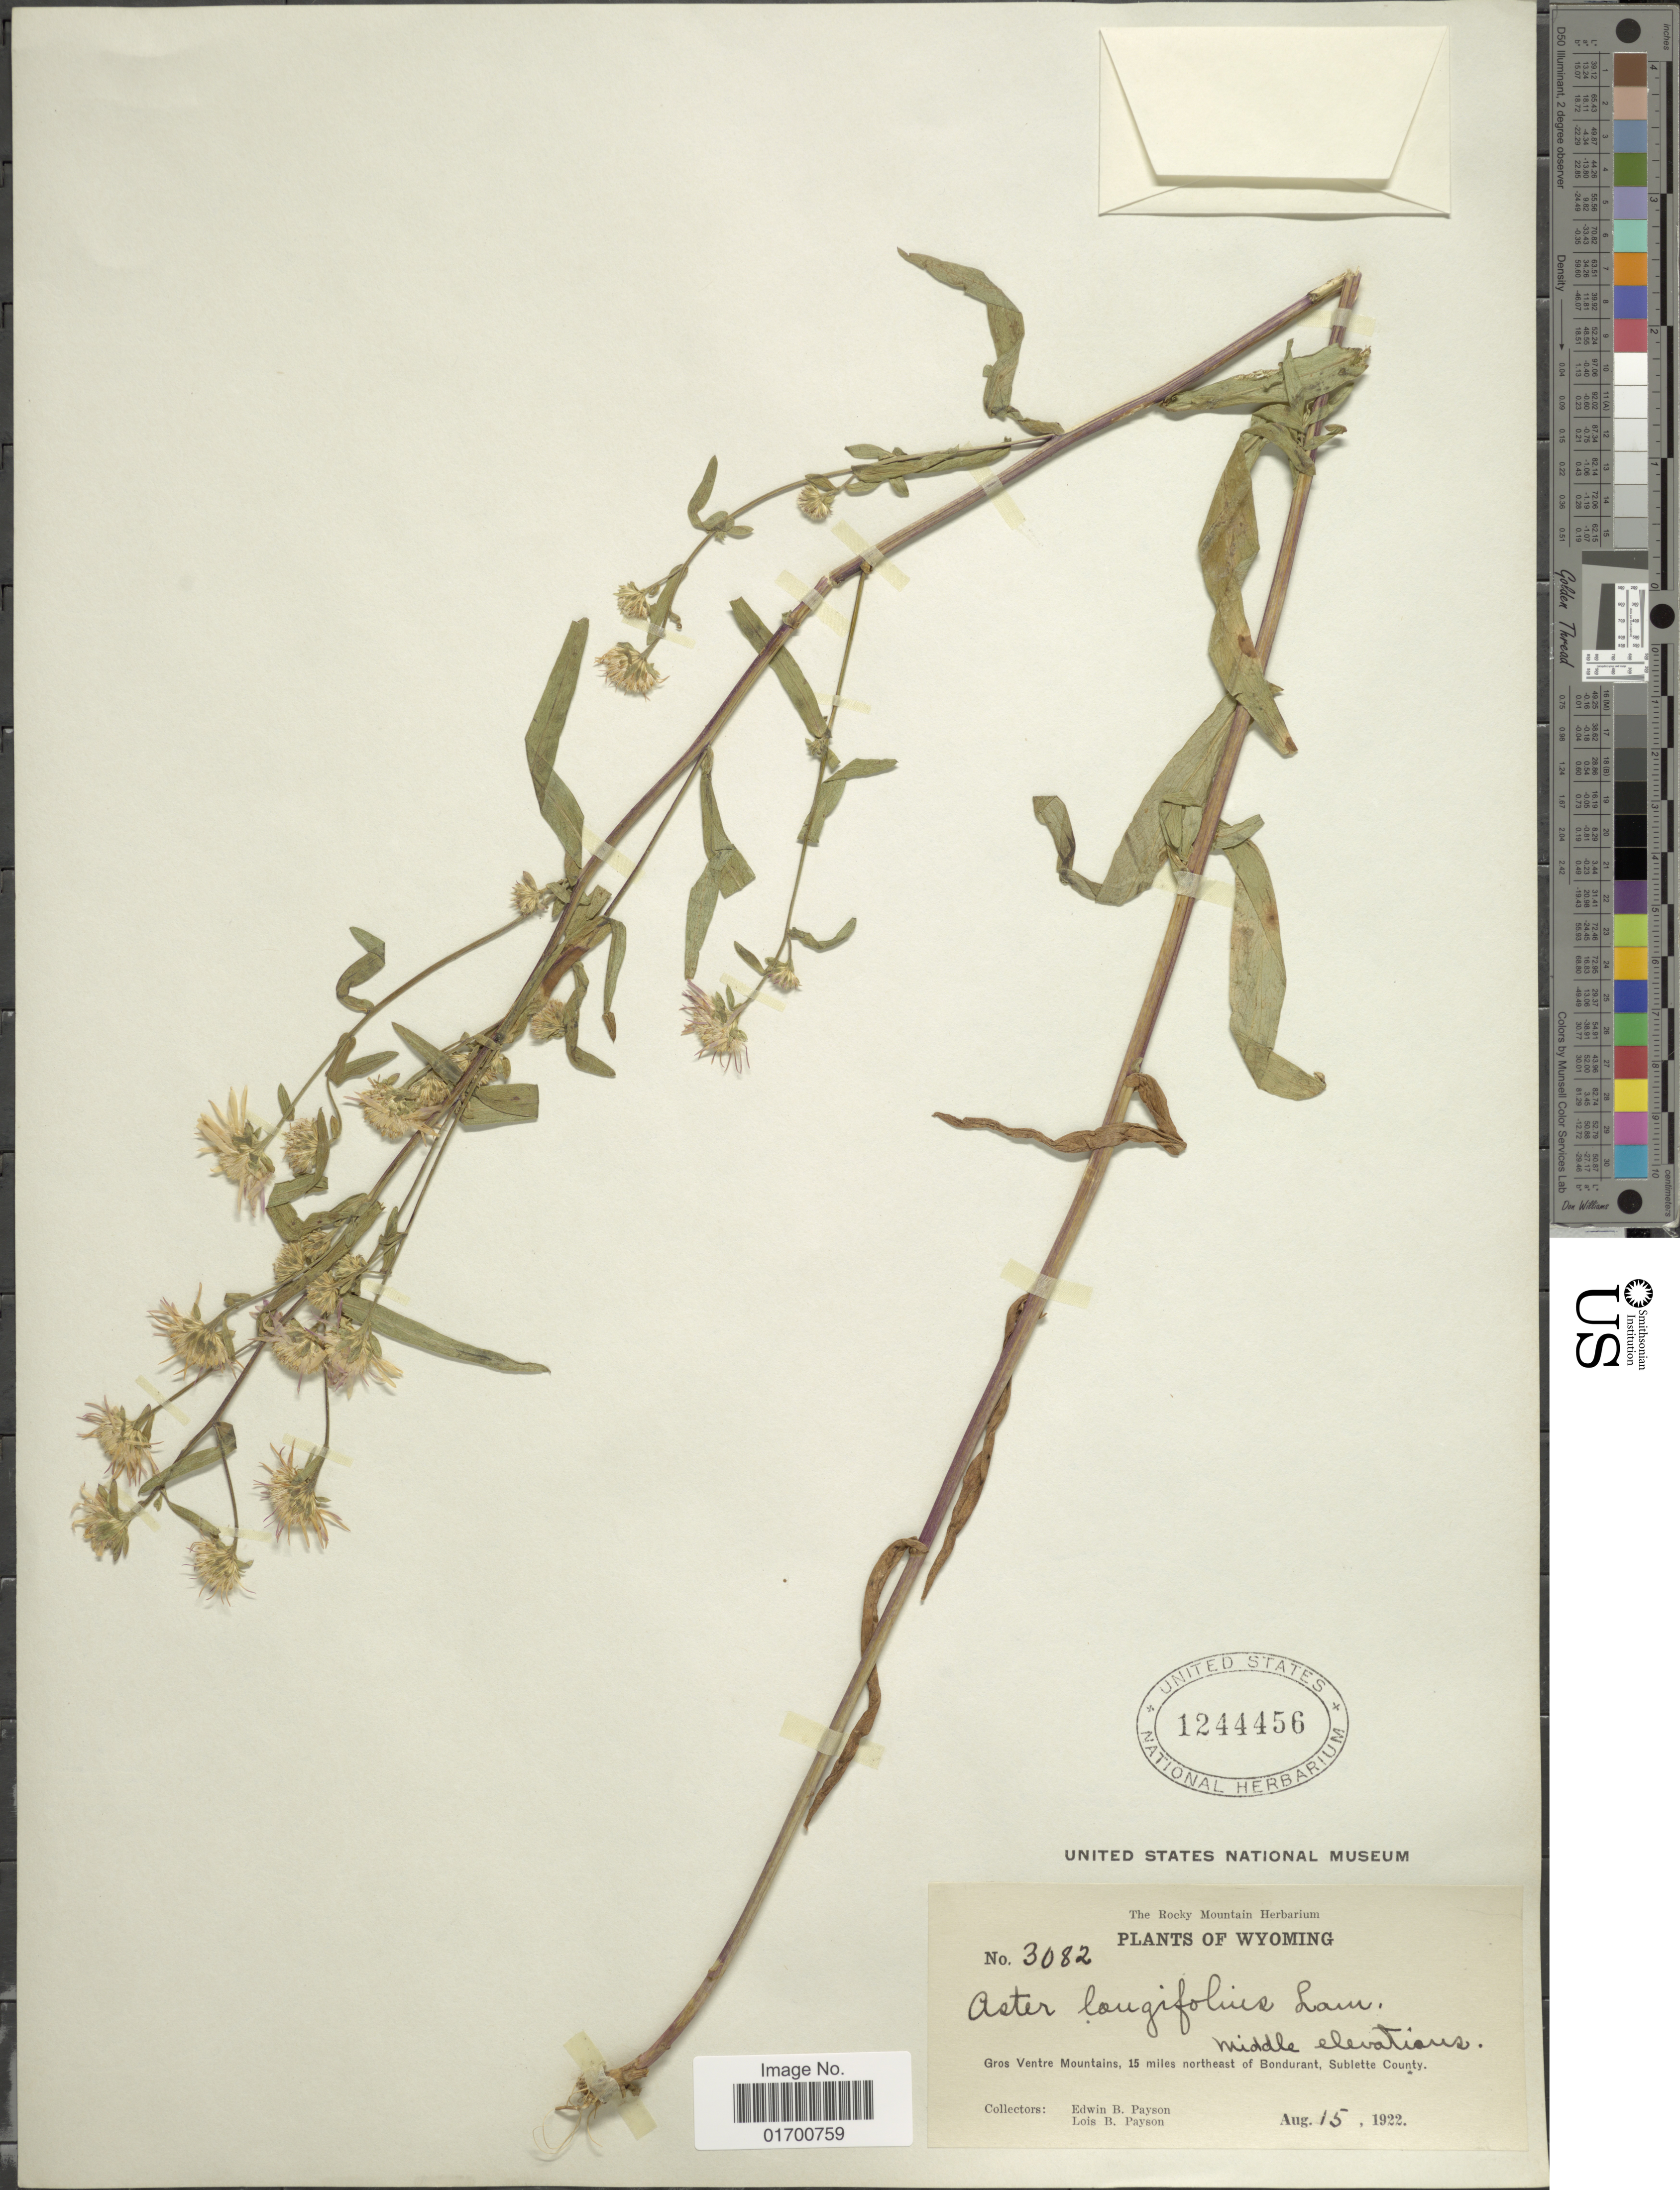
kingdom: Plantae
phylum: Tracheophyta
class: Magnoliopsida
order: Asterales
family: Asteraceae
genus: Symphyotrichum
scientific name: Symphyotrichum longifolium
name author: (Lam.) G.L. Nesom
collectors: E. B. Payson & L. Payson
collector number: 3082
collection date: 1922-08-15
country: United States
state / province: Wyoming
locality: Gros Ventre Mountains, 15 miles northeast of Bondurant, Sublette County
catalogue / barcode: US 1244456